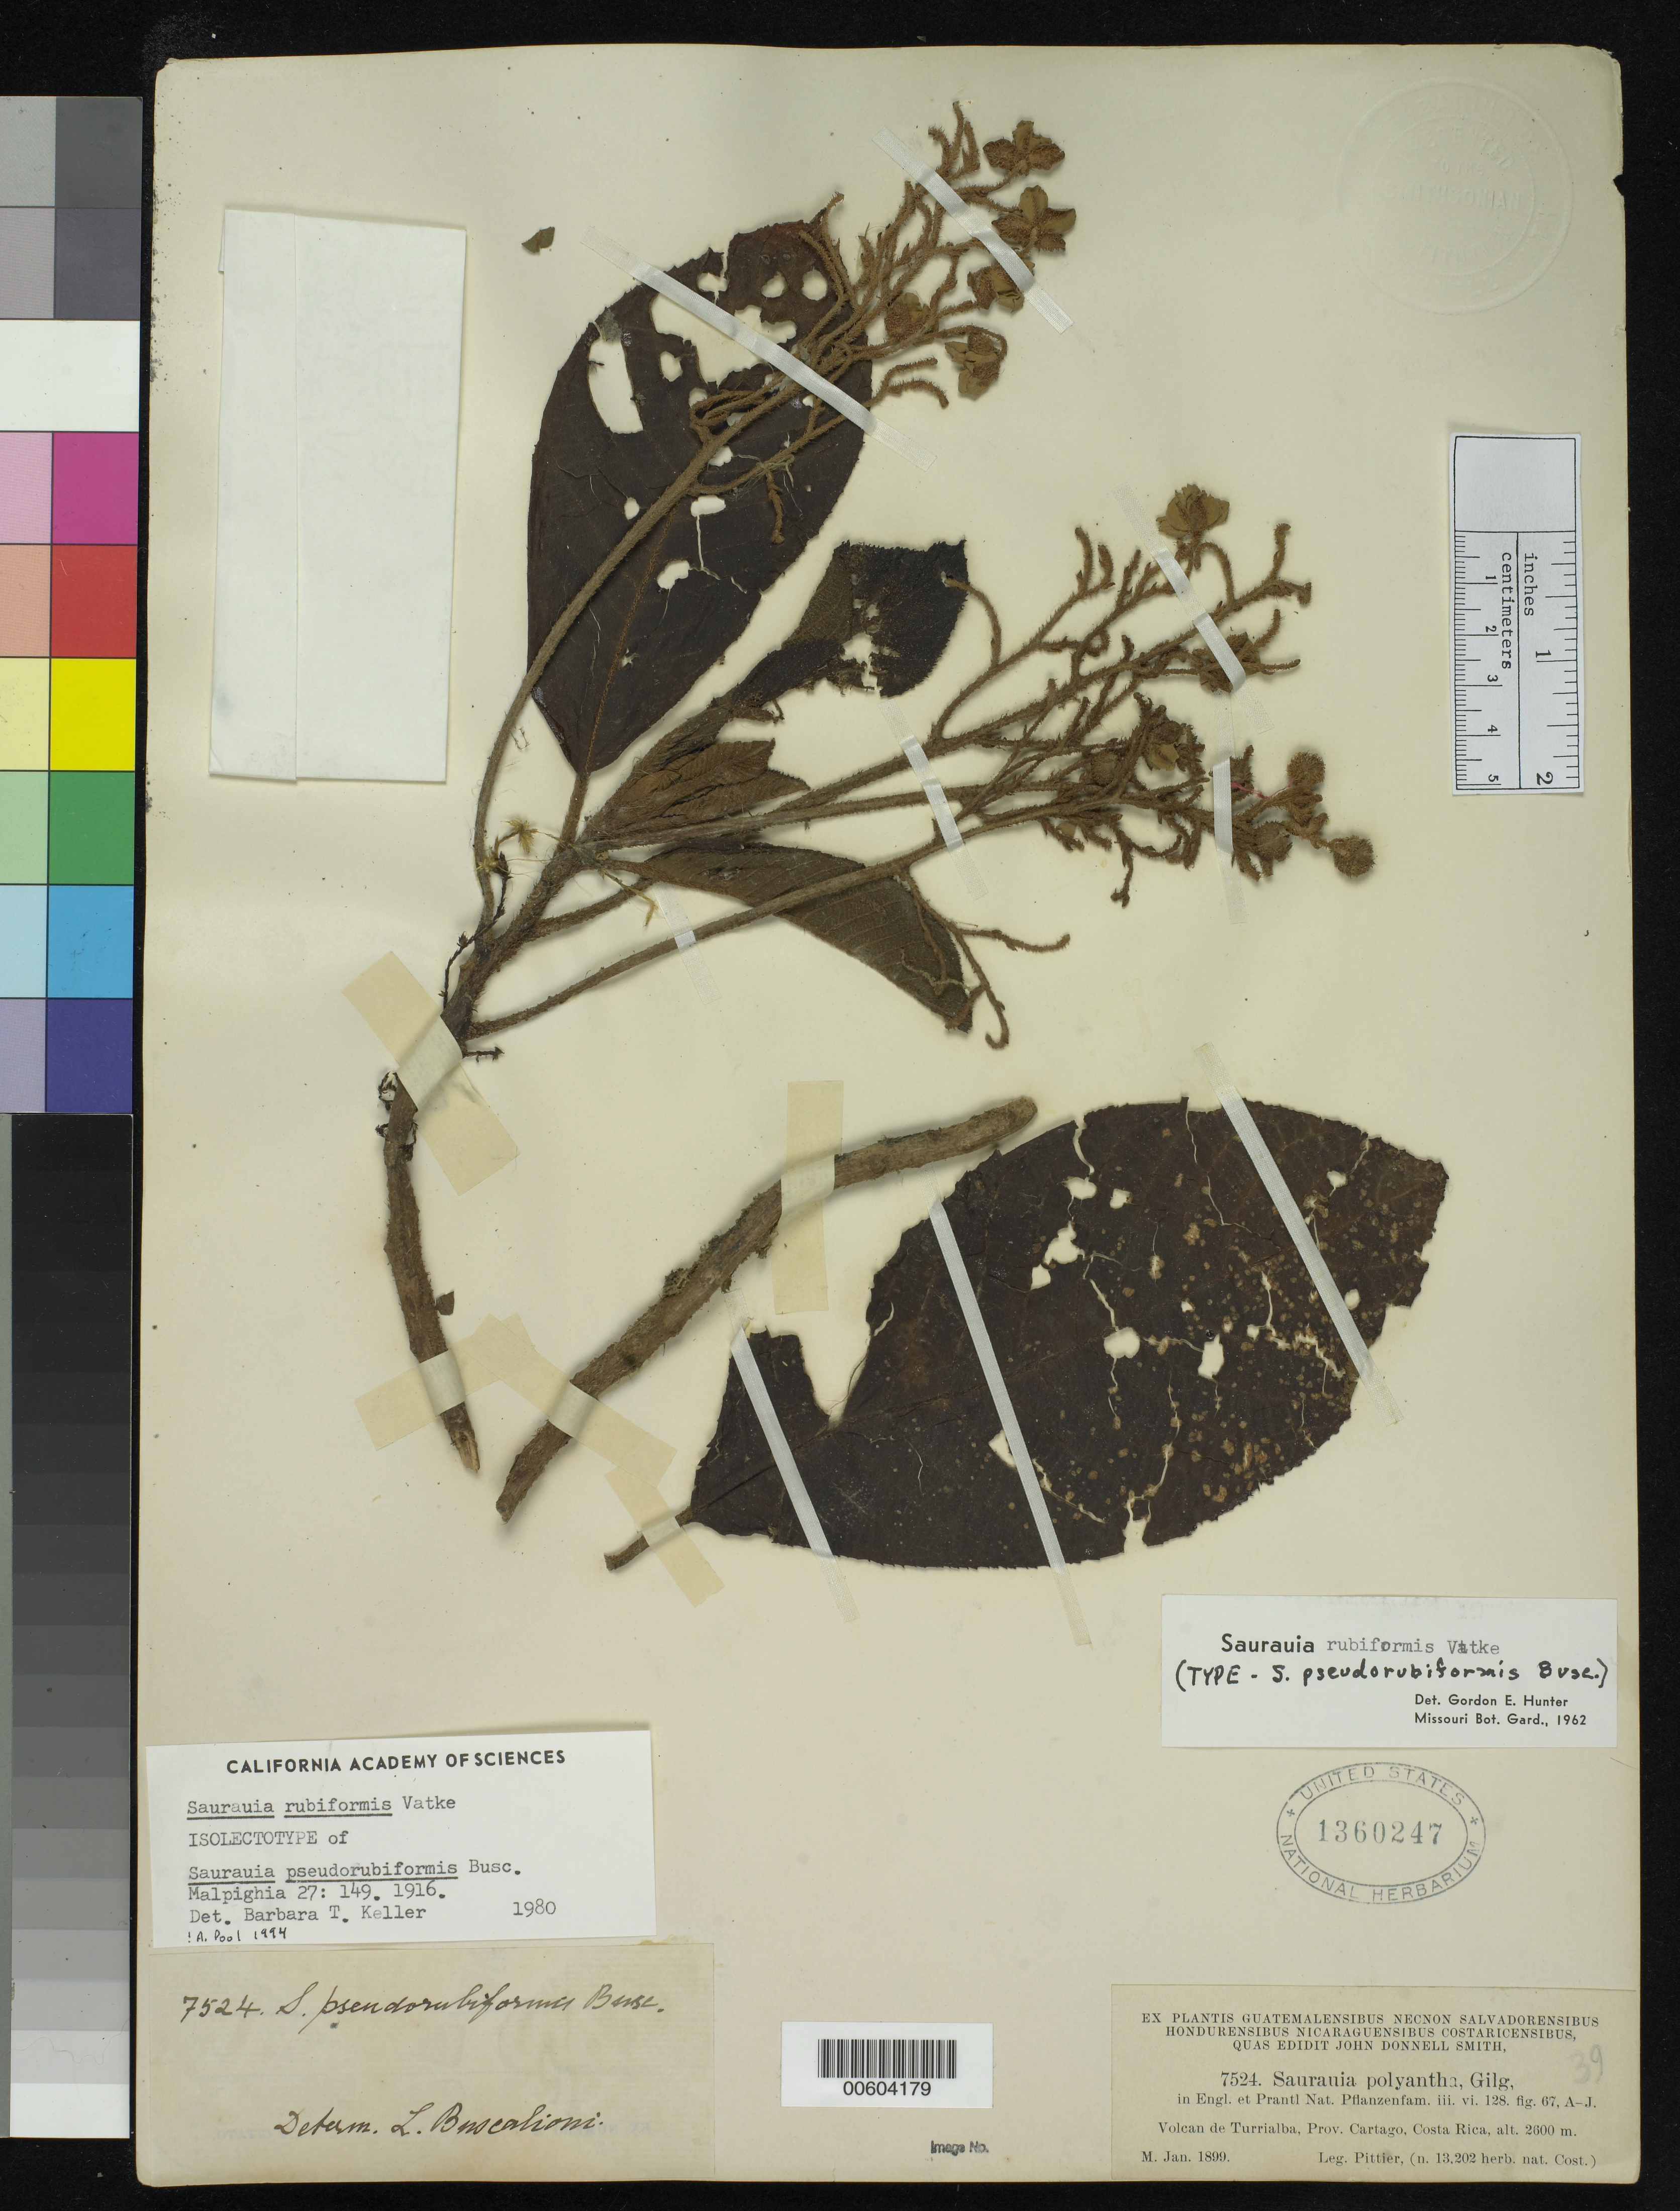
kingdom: Plantae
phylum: Tracheophyta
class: Magnoliopsida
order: Ericales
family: Actinidiaceae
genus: Saurauia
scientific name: Saurauia pseudorubiformis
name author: Buscal.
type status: Isolectotype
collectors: H. F. Pittier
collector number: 13202 (JDS 7524)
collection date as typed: Jan 1899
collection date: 1899-01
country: Costa Rica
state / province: Cartago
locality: Volcan de Turialba.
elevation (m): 2600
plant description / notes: Further described in Malpighia 27:149. 1916.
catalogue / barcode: US 1360247